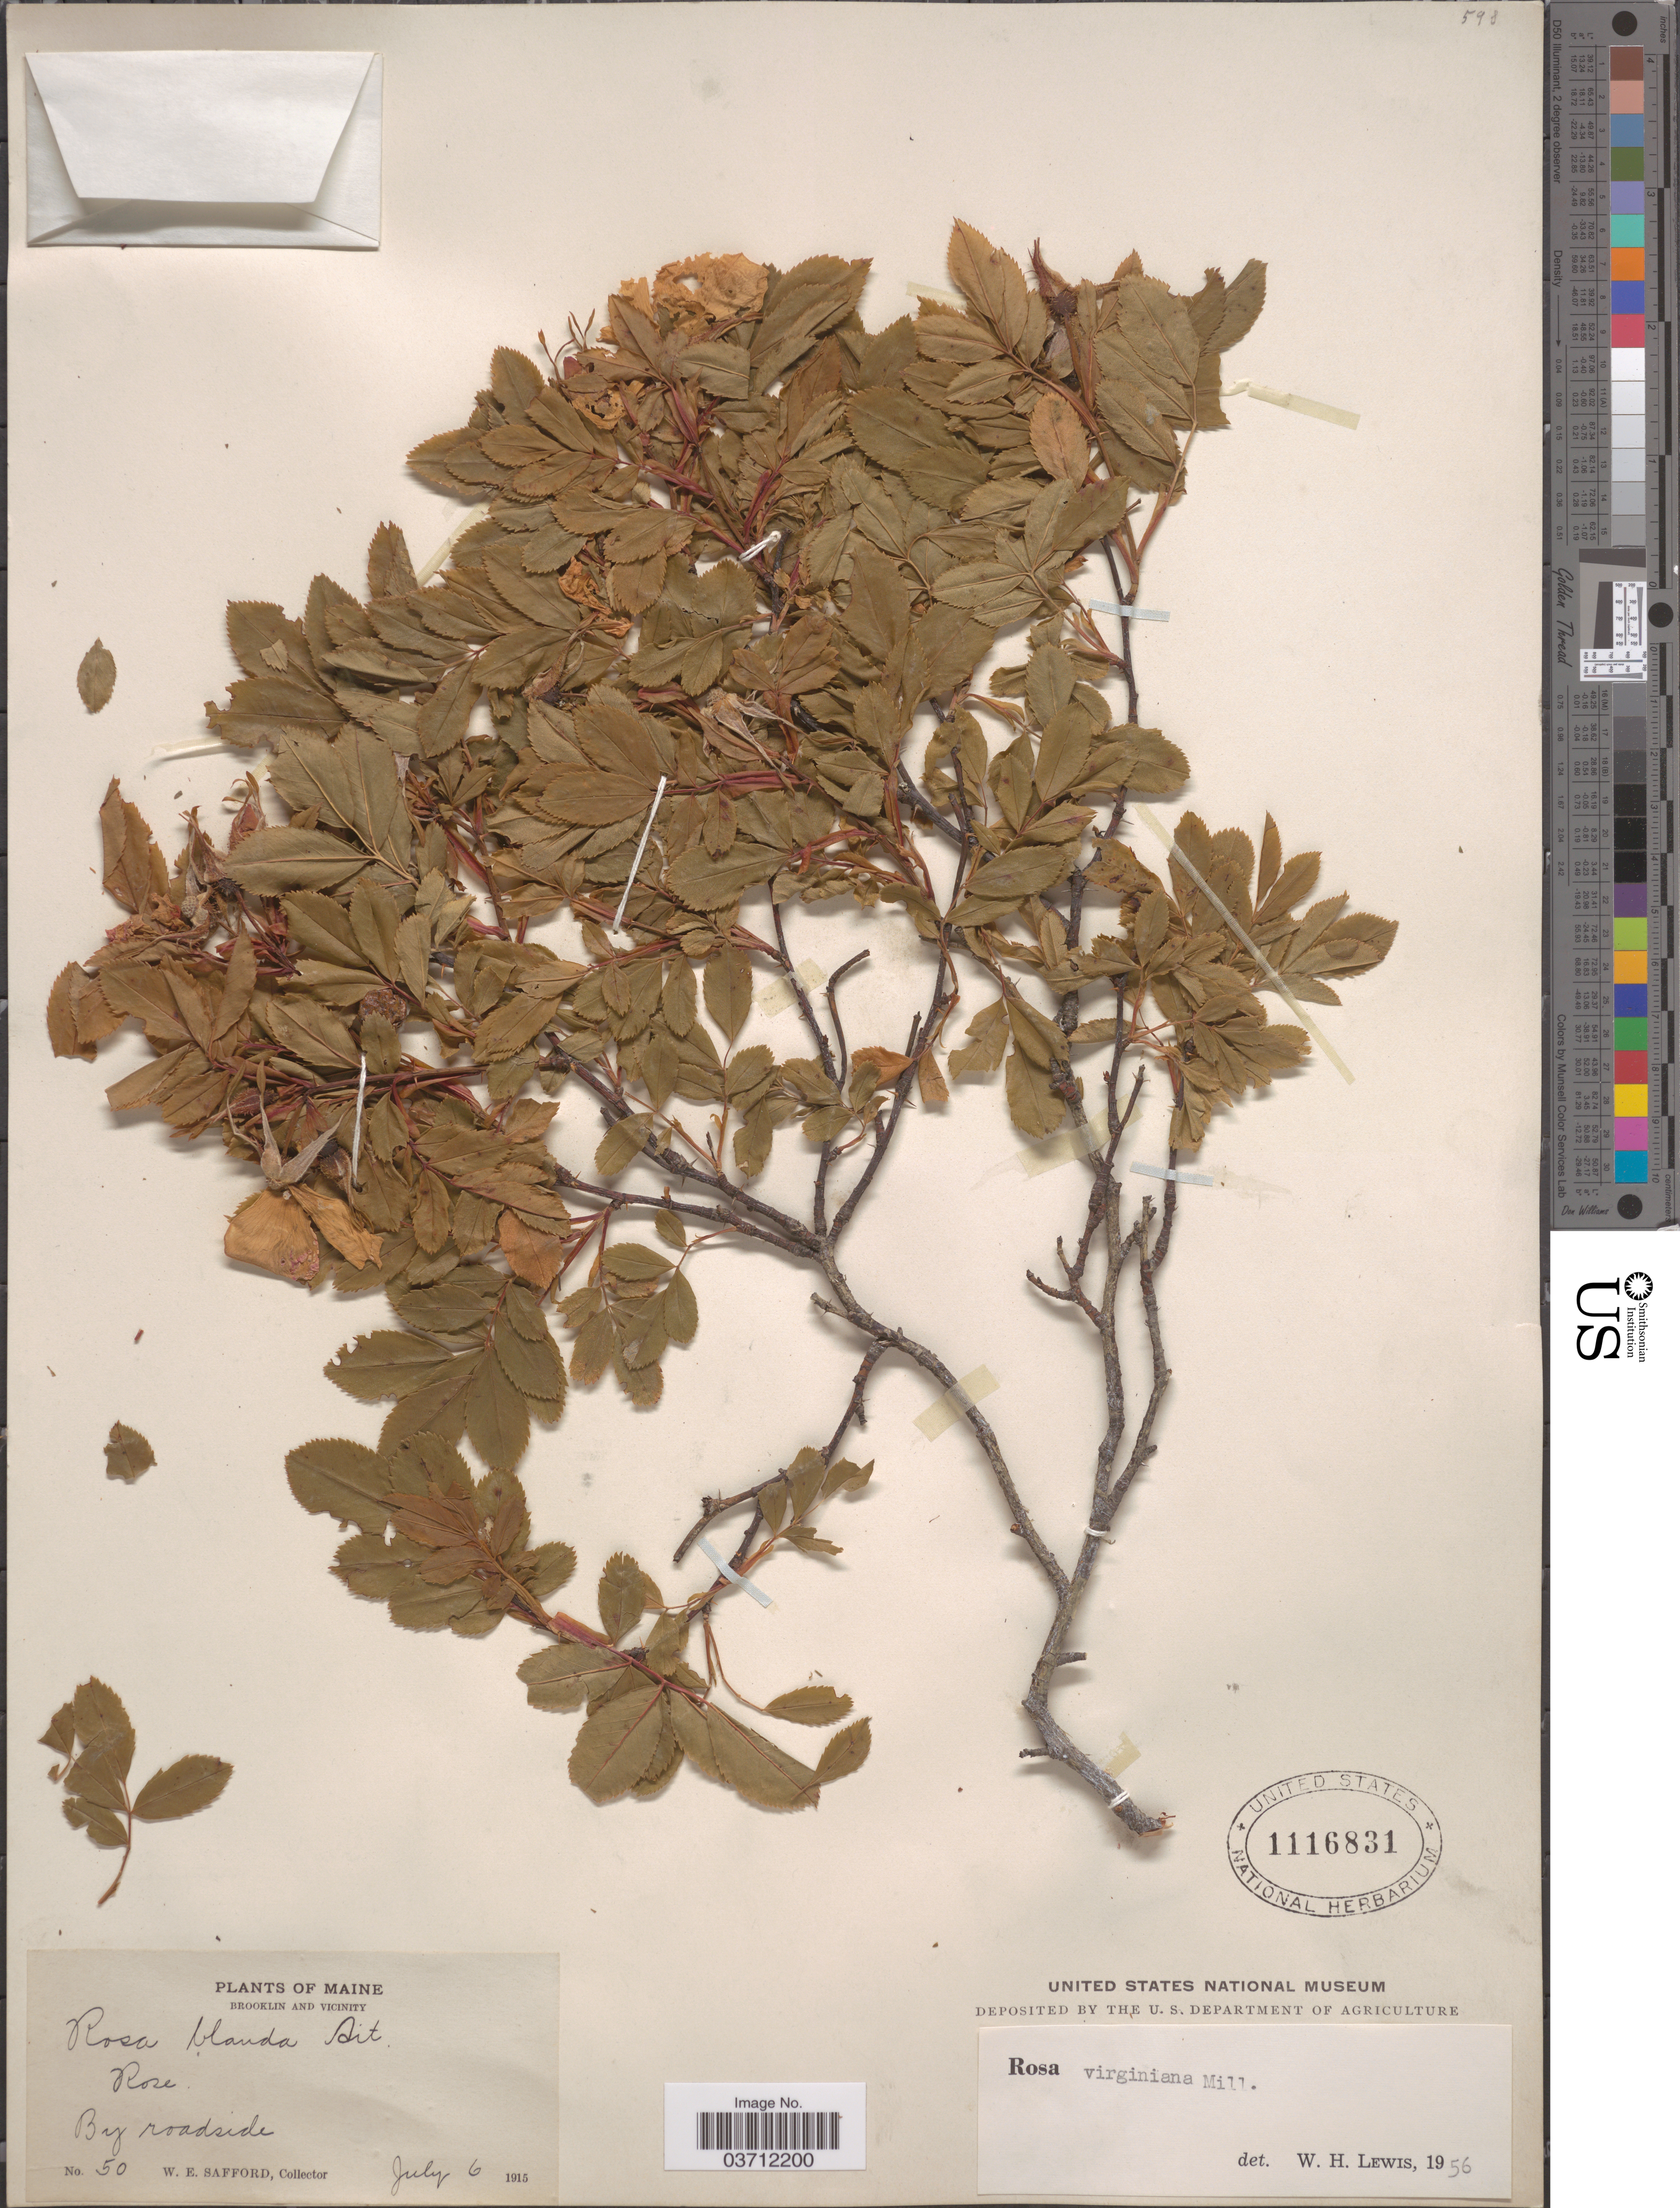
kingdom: Plantae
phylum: Tracheophyta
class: Magnoliopsida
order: Rosales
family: Rosaceae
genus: Rosa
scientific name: Rosa virginiana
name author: Mill.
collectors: W. E. Safford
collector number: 50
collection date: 1915-07-06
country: United States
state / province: Maine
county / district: Hancock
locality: Brooklin and Vicinity. By roadside.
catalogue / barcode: US 1116831